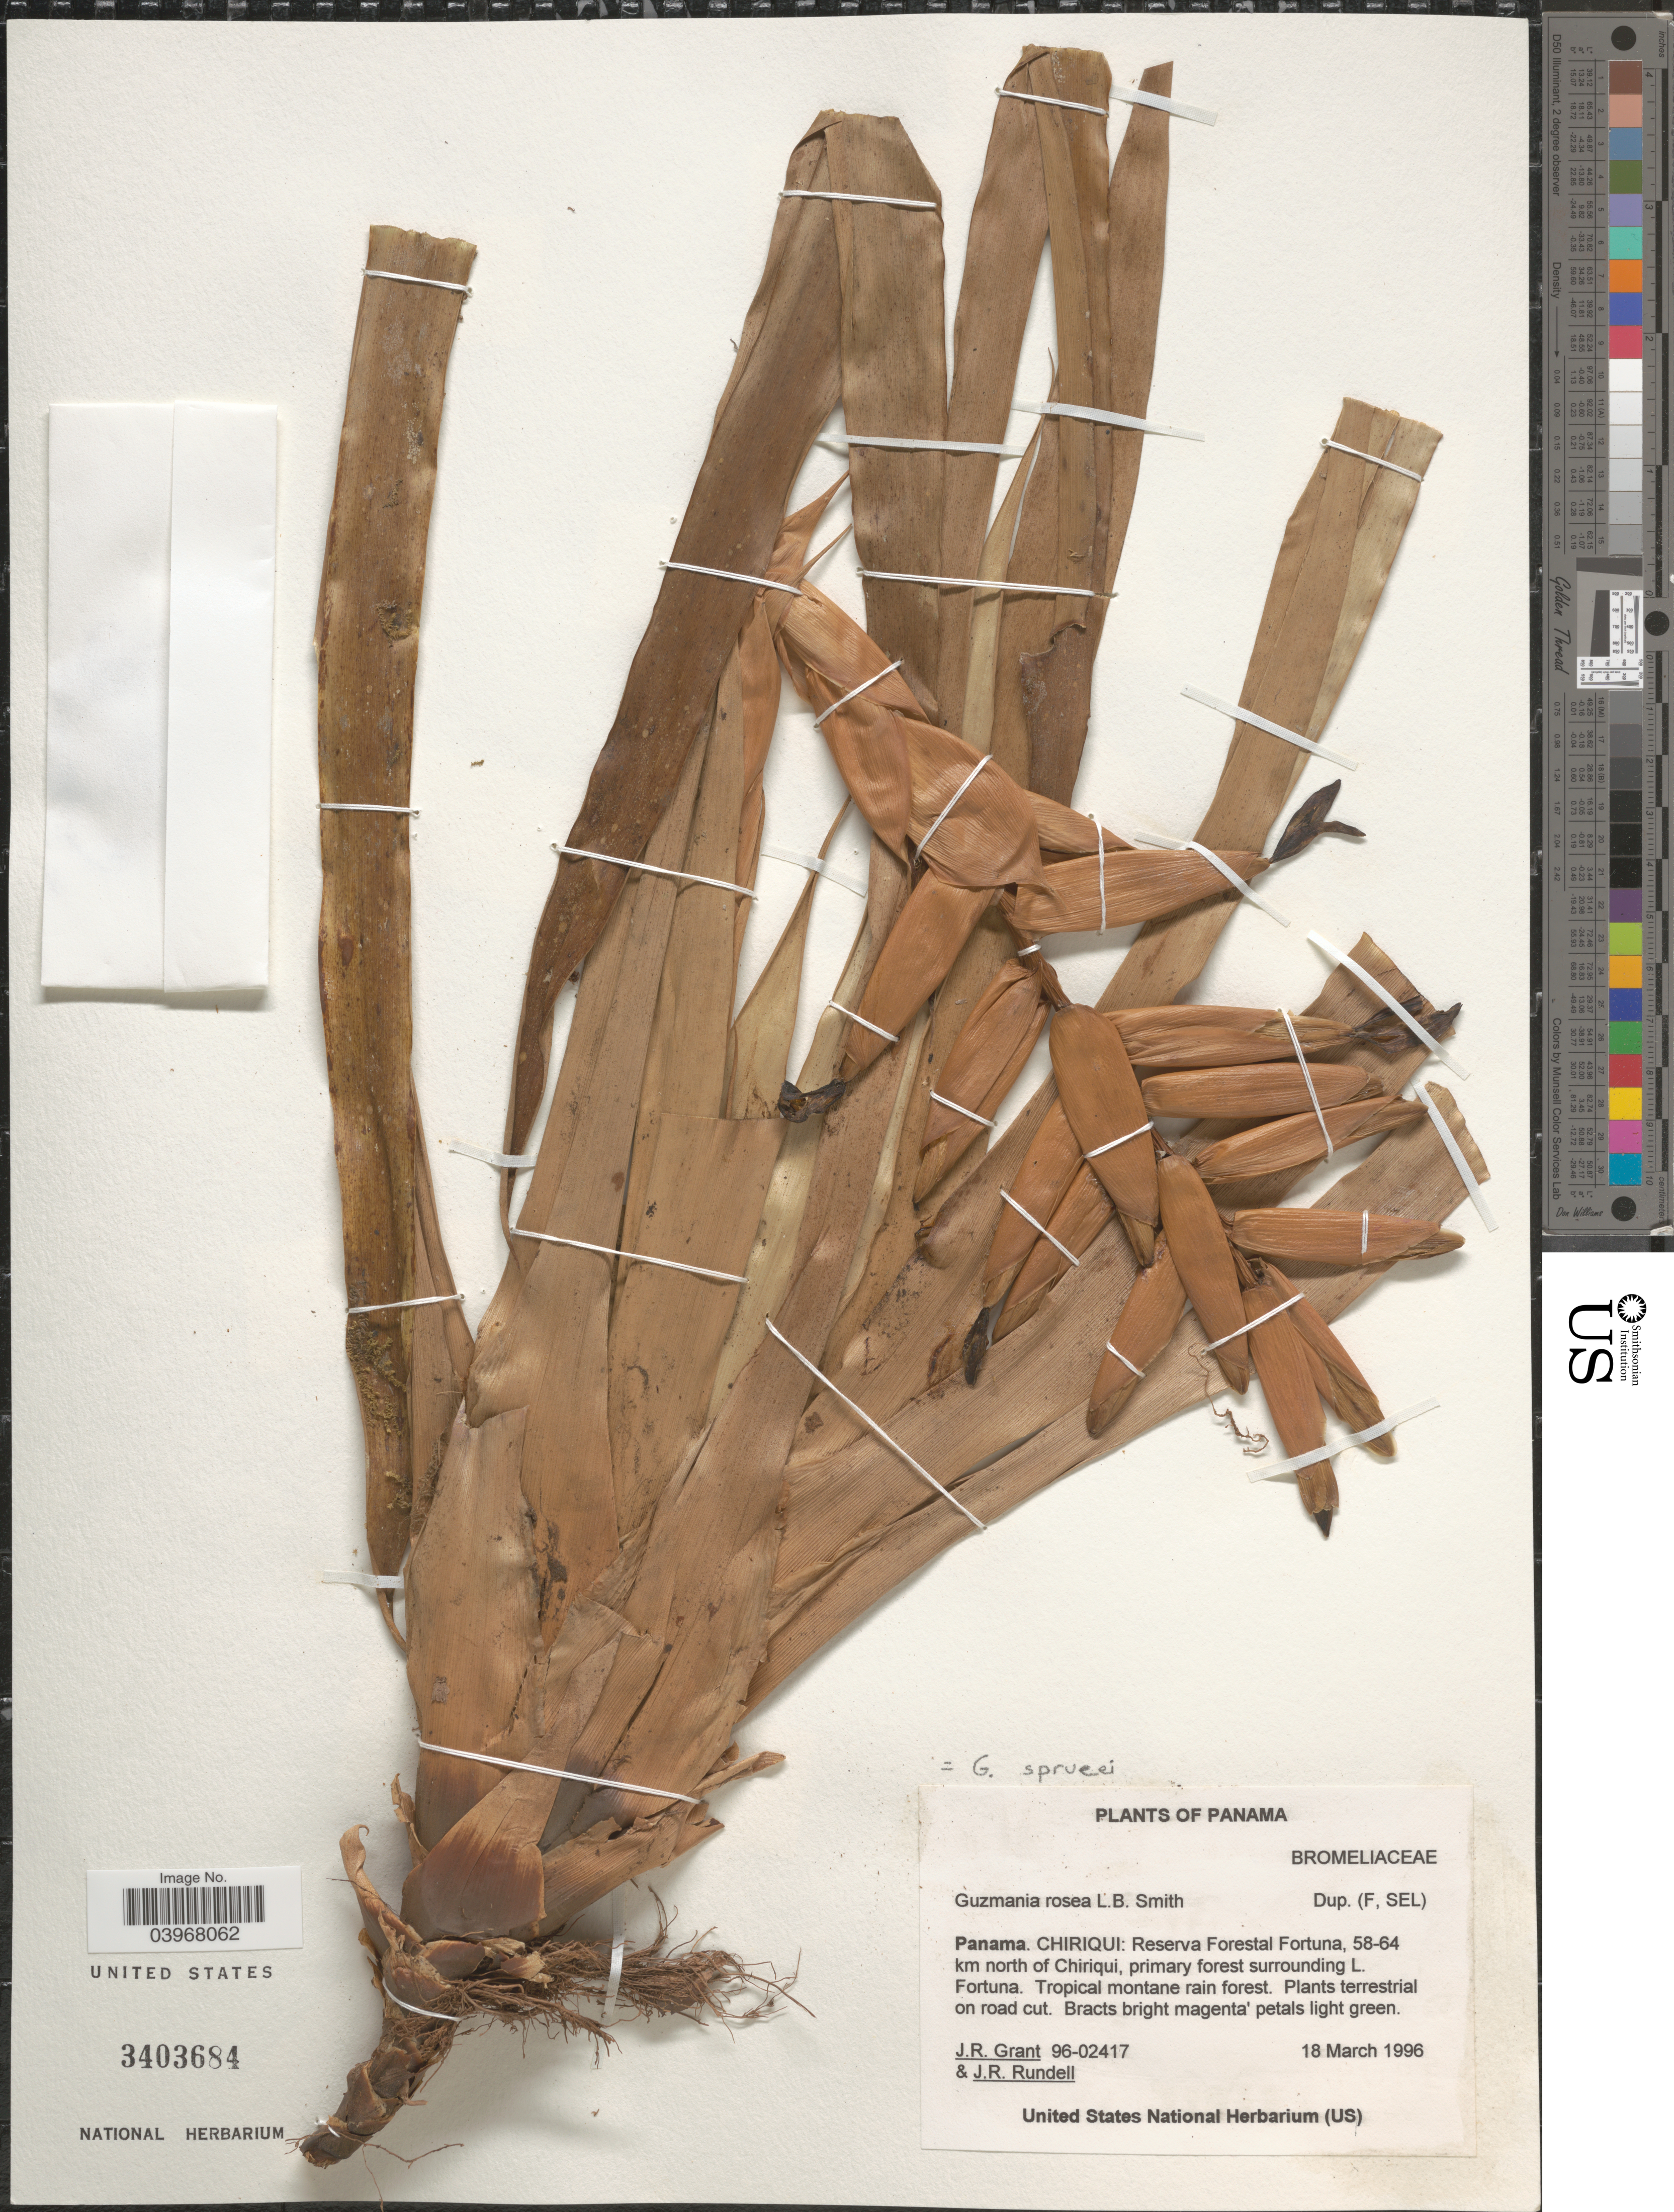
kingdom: Plantae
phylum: Tracheophyta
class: Liliopsida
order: Poales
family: Bromeliaceae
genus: Guzmania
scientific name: Guzmania sprucei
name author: (André) L.B. Sm.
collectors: J. Grant & J. R. Rundell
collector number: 96-02417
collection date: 1996-03-18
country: Panama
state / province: Chiriqui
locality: Reserva Forestal Fortuna, 58-64 km north of Chiriqui.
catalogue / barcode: US 3403684